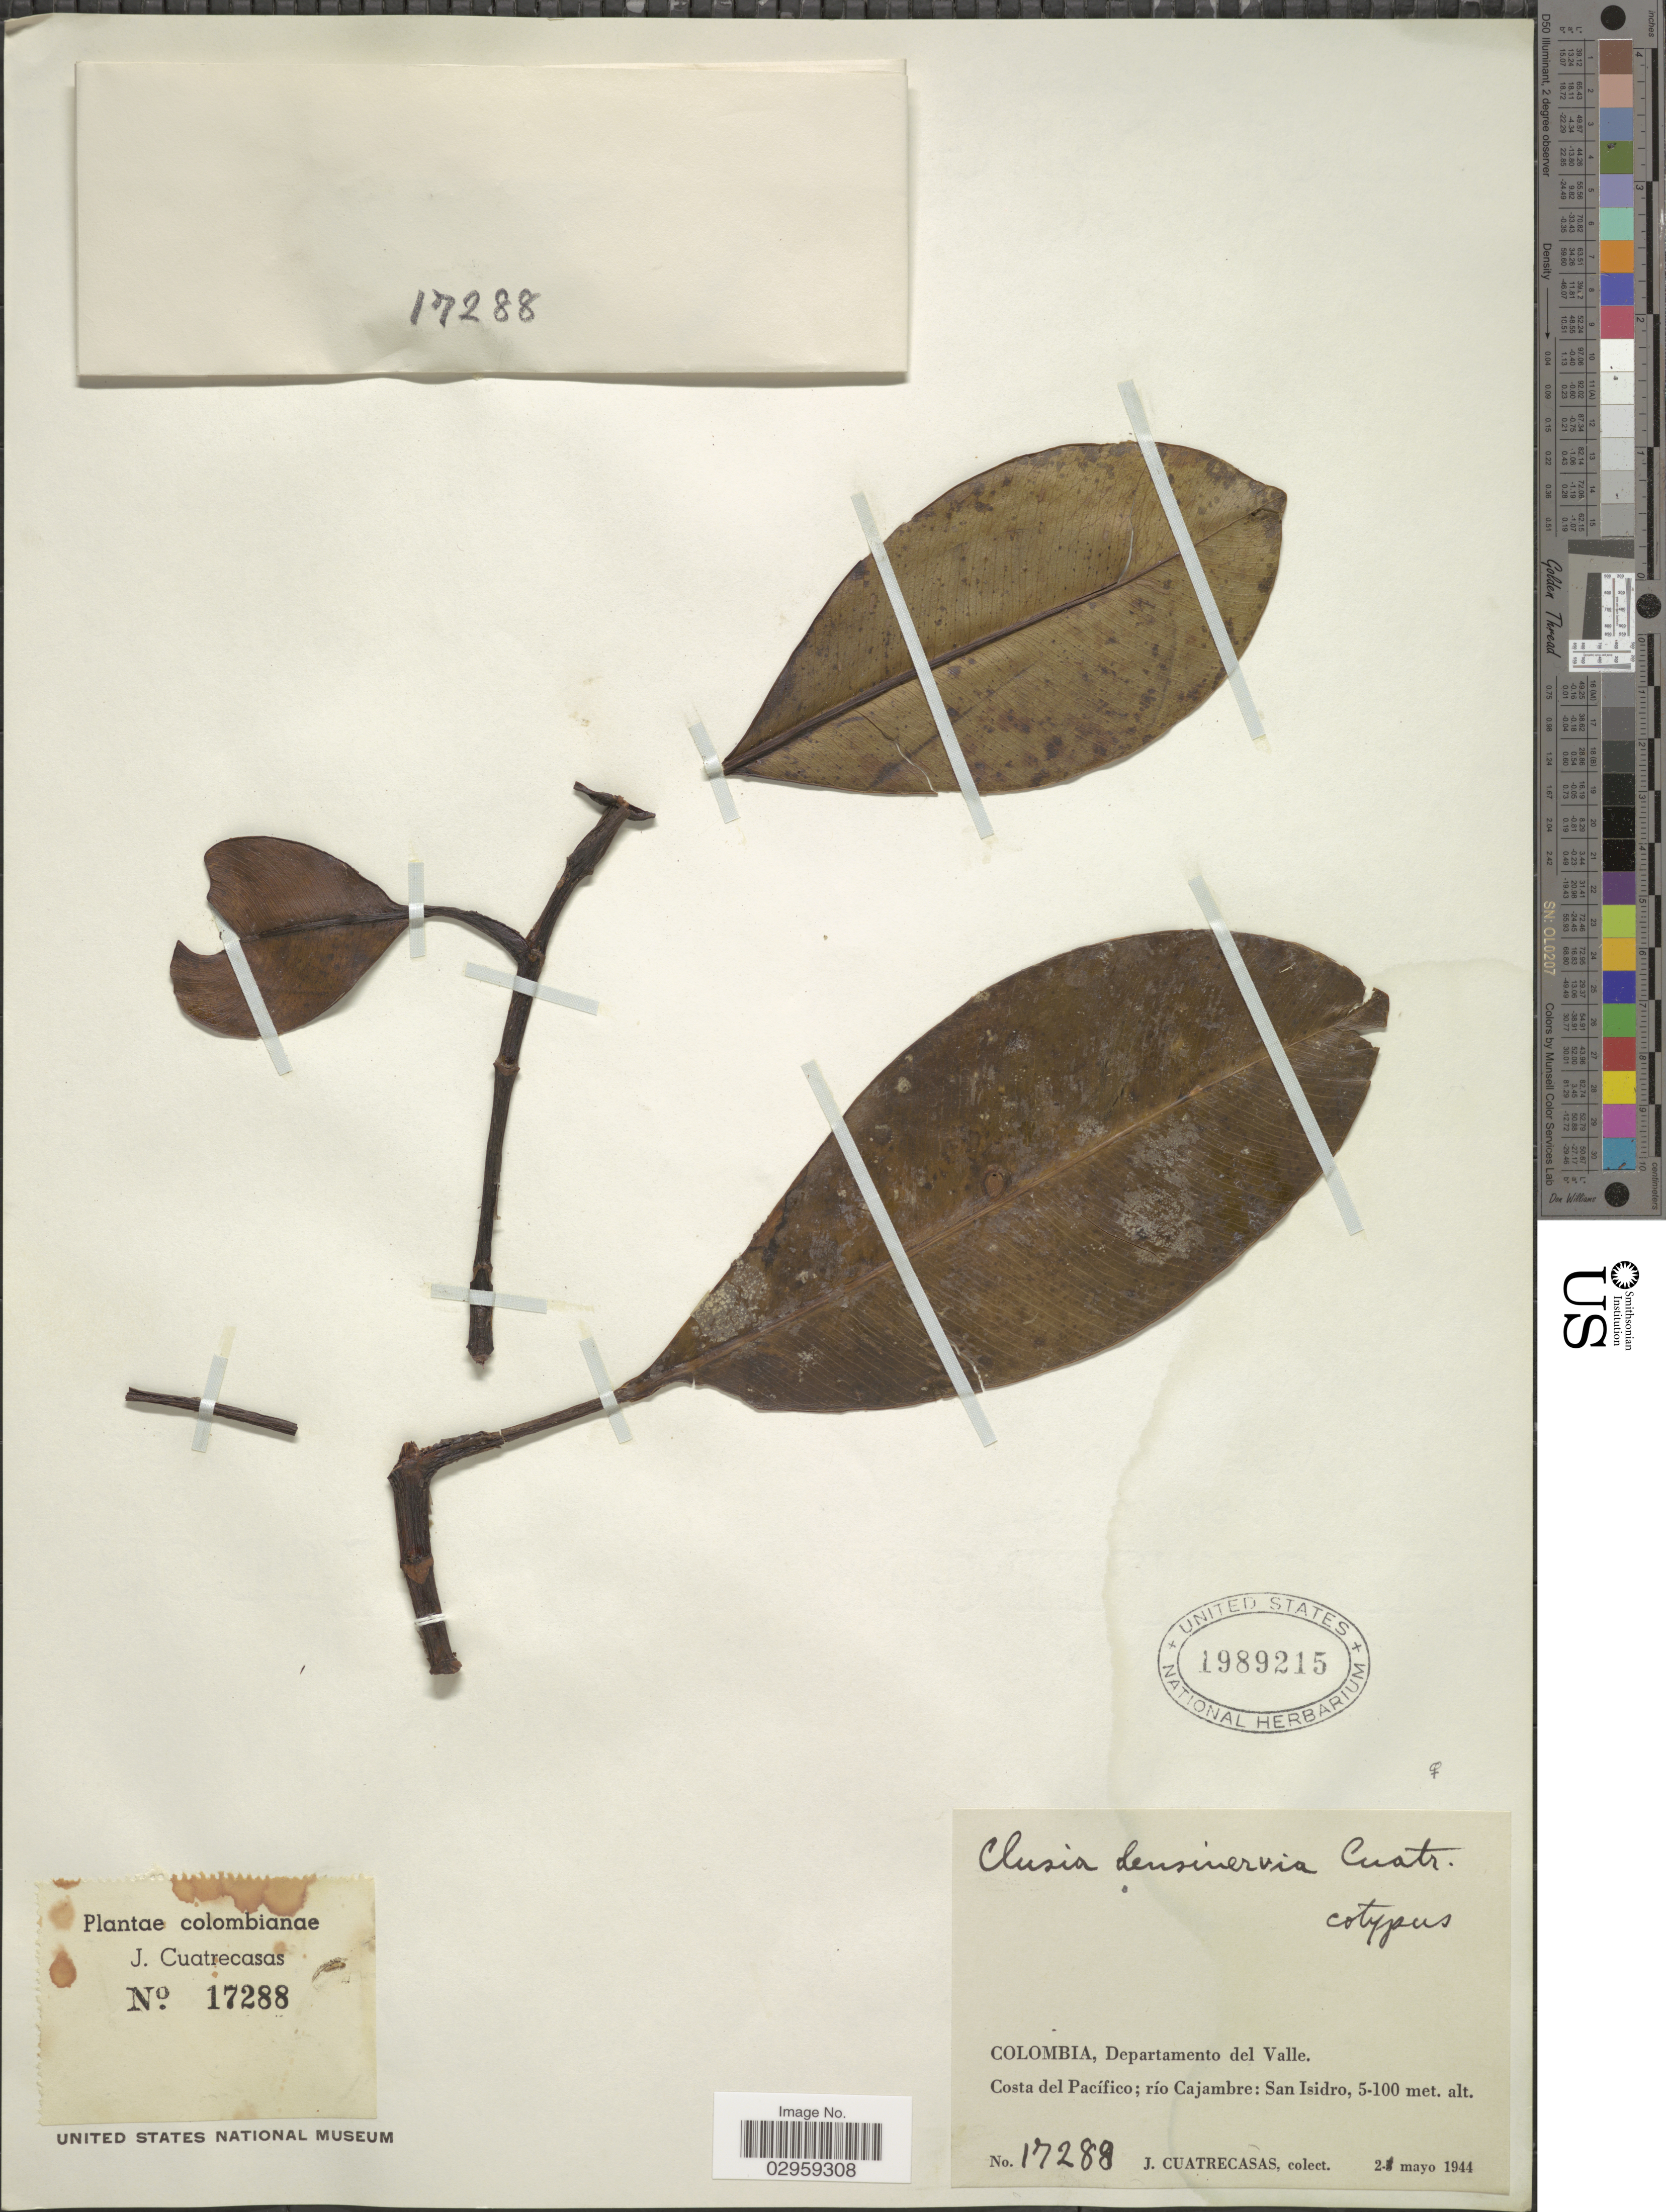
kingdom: Plantae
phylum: Tracheophyta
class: Magnoliopsida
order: Malpighiales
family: Clusiaceae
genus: Clusia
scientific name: Clusia densinervia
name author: Cuatrec.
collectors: J. Cuatrecasas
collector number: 17288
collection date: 1944-05-02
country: Colombia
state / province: Valle del Cauca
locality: Departamento del Valle. Costa del Pacífico; río Cajambre: San Isidro.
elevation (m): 5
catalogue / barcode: US 1989215